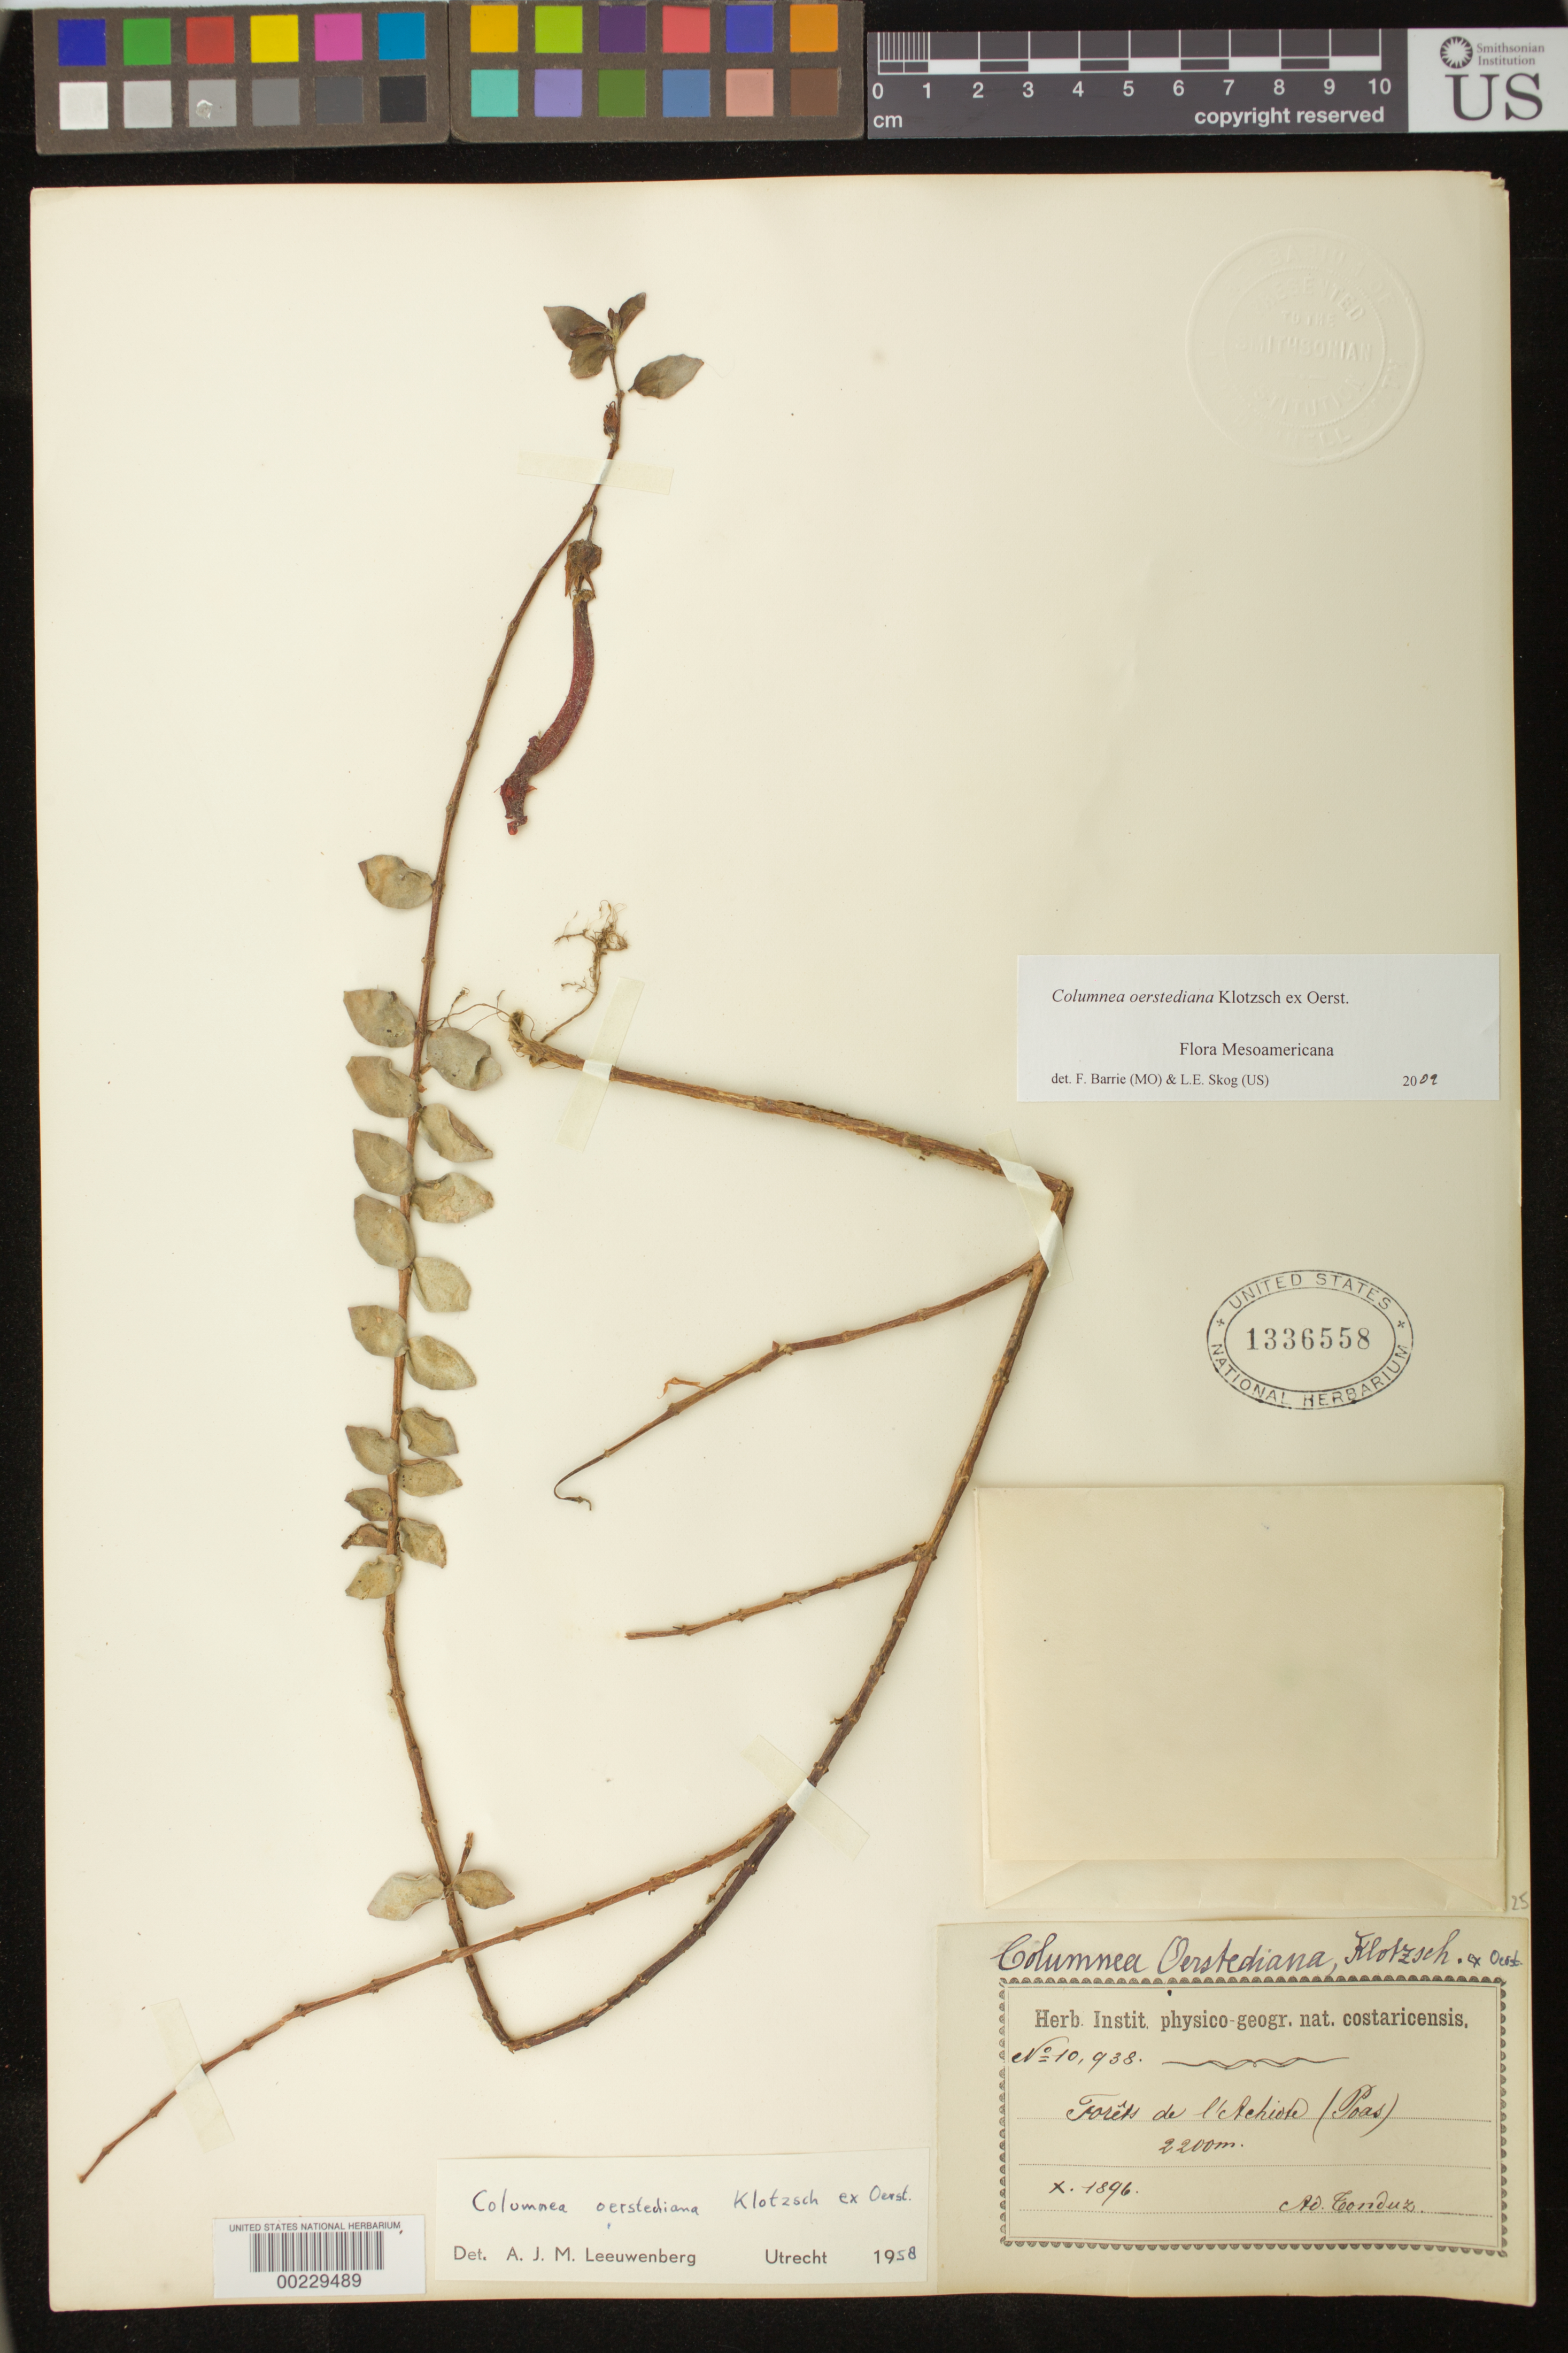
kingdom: Plantae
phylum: Tracheophyta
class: Magnoliopsida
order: Lamiales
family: Gesneriaceae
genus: Columnea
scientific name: Columnea oerstediana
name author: Klotzsch ex Oerst.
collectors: A. Tonduz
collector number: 10938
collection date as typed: Oct 1896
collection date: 1896-10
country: Costa Rica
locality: L'Achiote (Poas)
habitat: Forests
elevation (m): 2200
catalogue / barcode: US 1336558